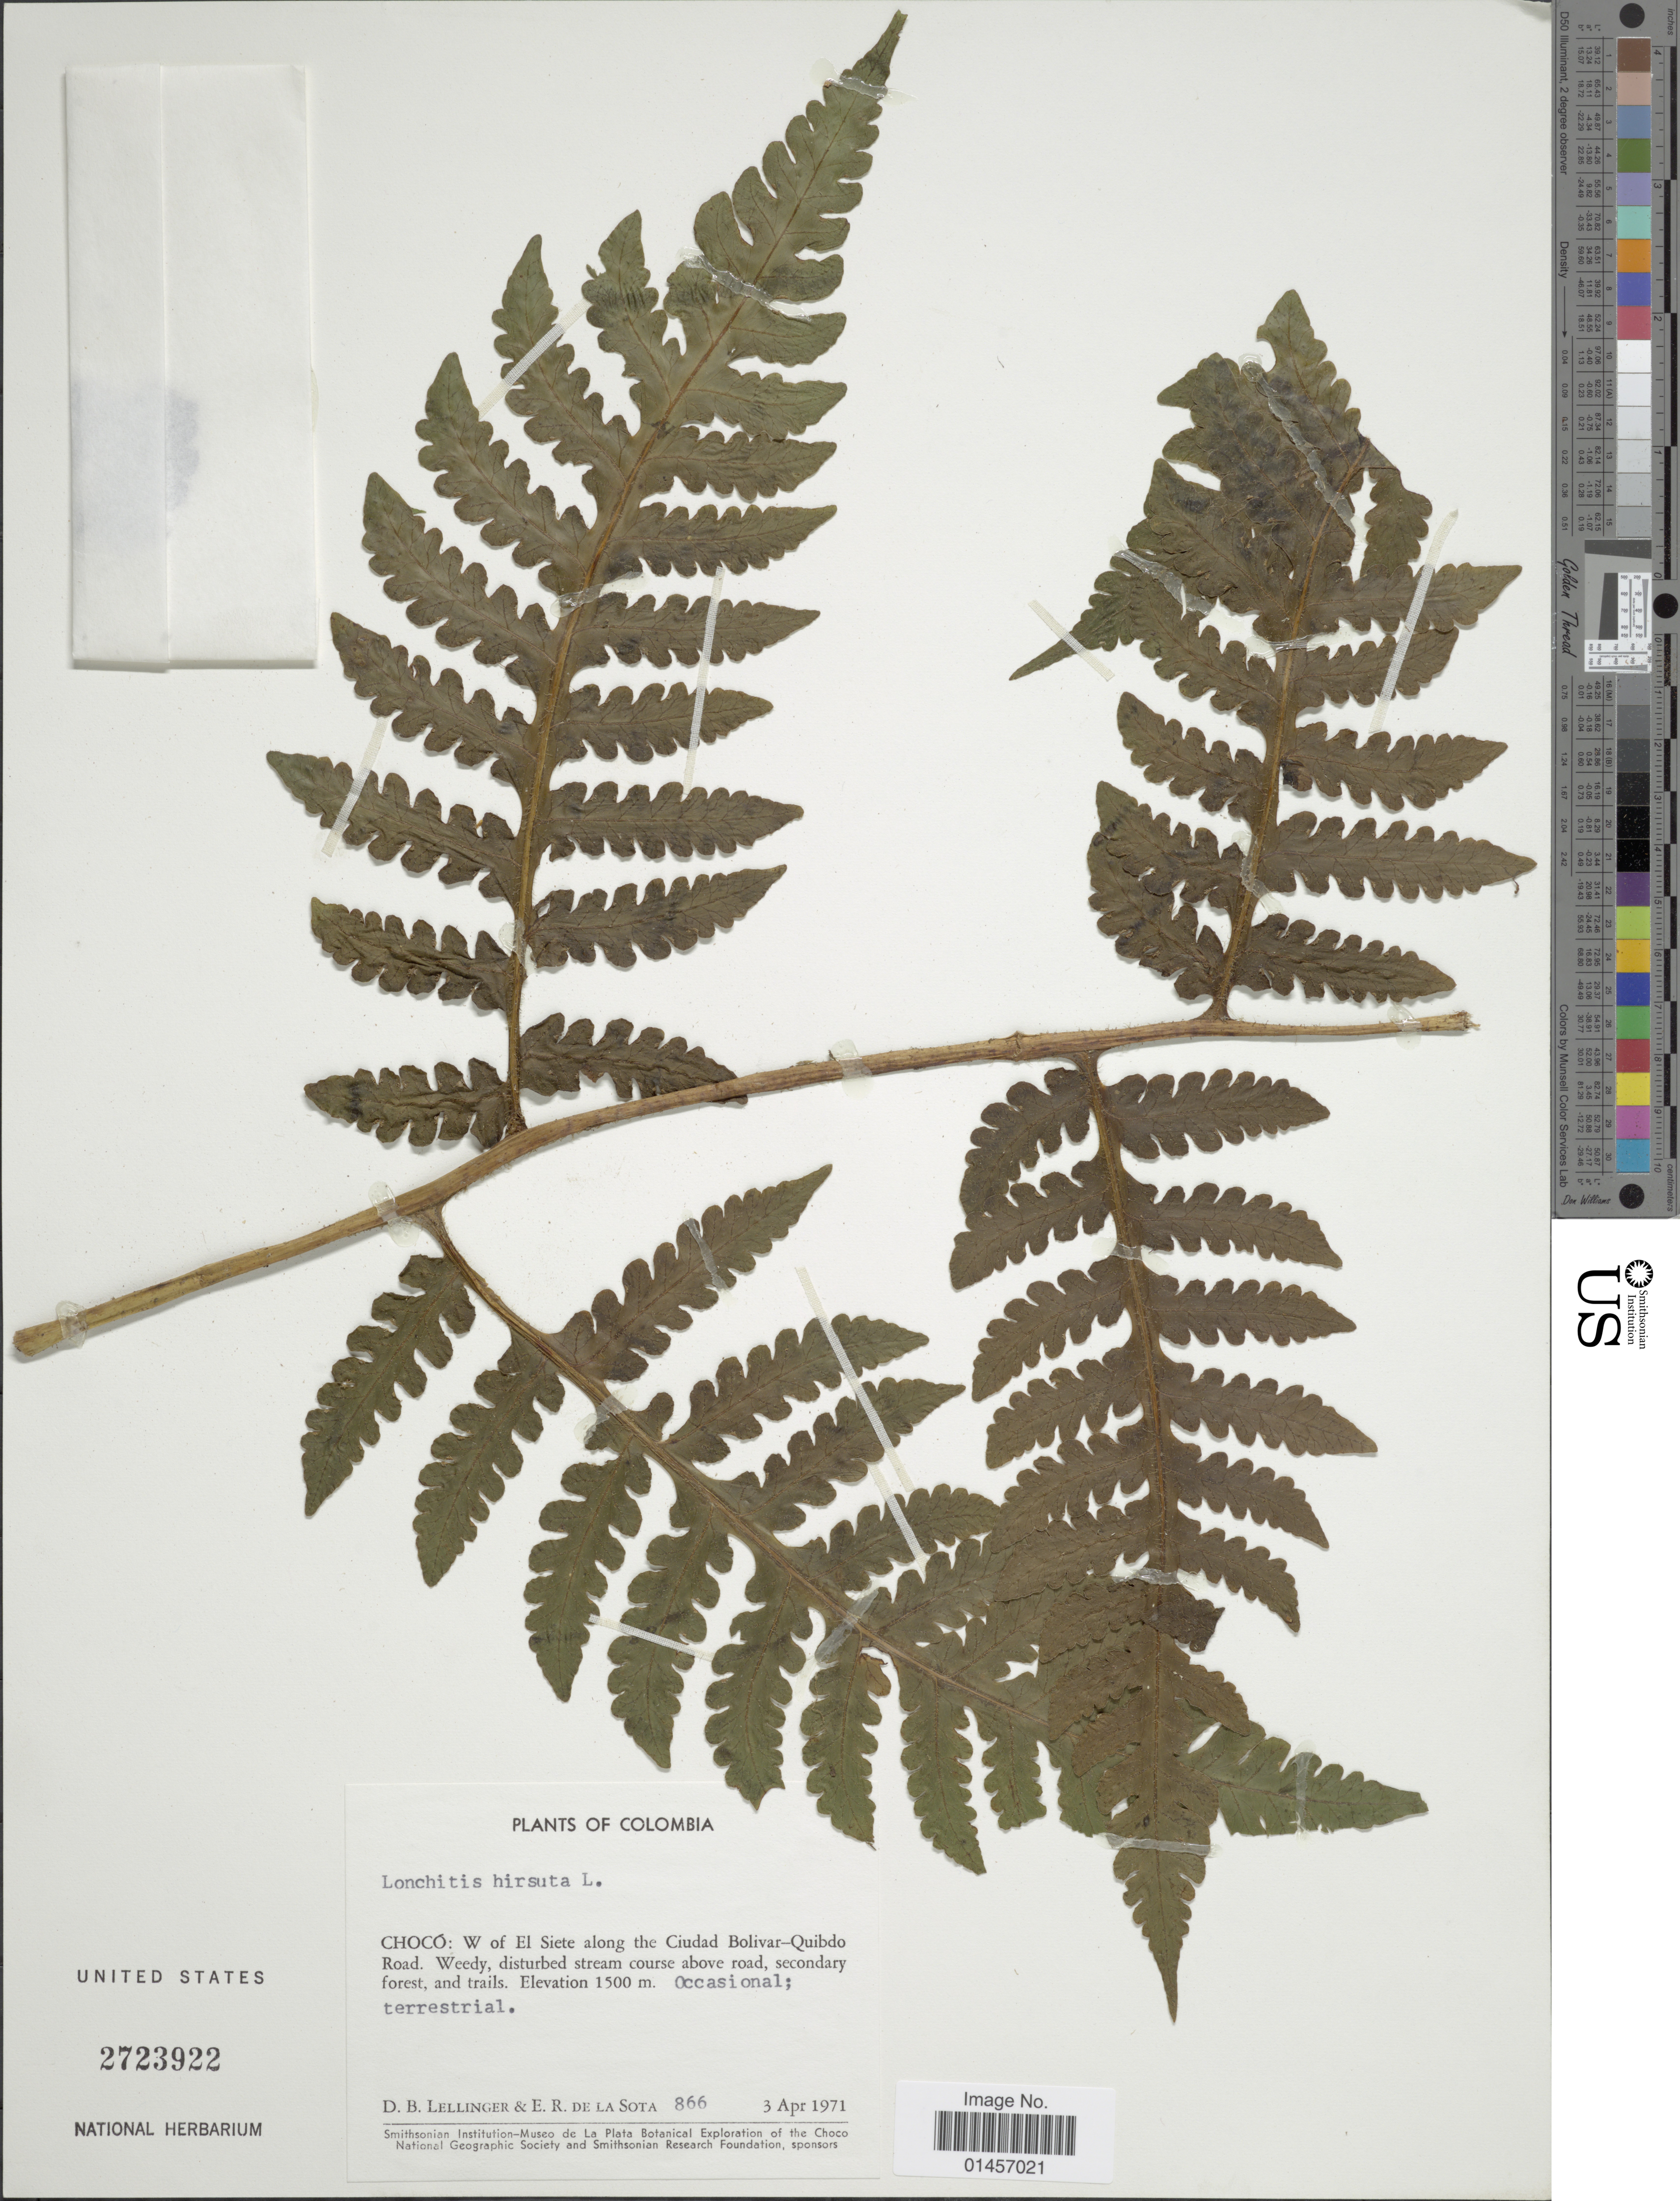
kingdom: Plantae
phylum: Tracheophyta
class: Polypodiopsida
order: Polypodiales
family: Lonchitidaceae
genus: Lonchitis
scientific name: Lonchitis hirsuta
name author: L.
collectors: D. B. Lellinger & E. R. de la Sota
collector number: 866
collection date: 1971-04-03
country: Colombia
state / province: Chocó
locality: W of El Siete along the Ciudad Bolivar-Quibdo Road.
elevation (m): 1500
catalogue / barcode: US 2723922